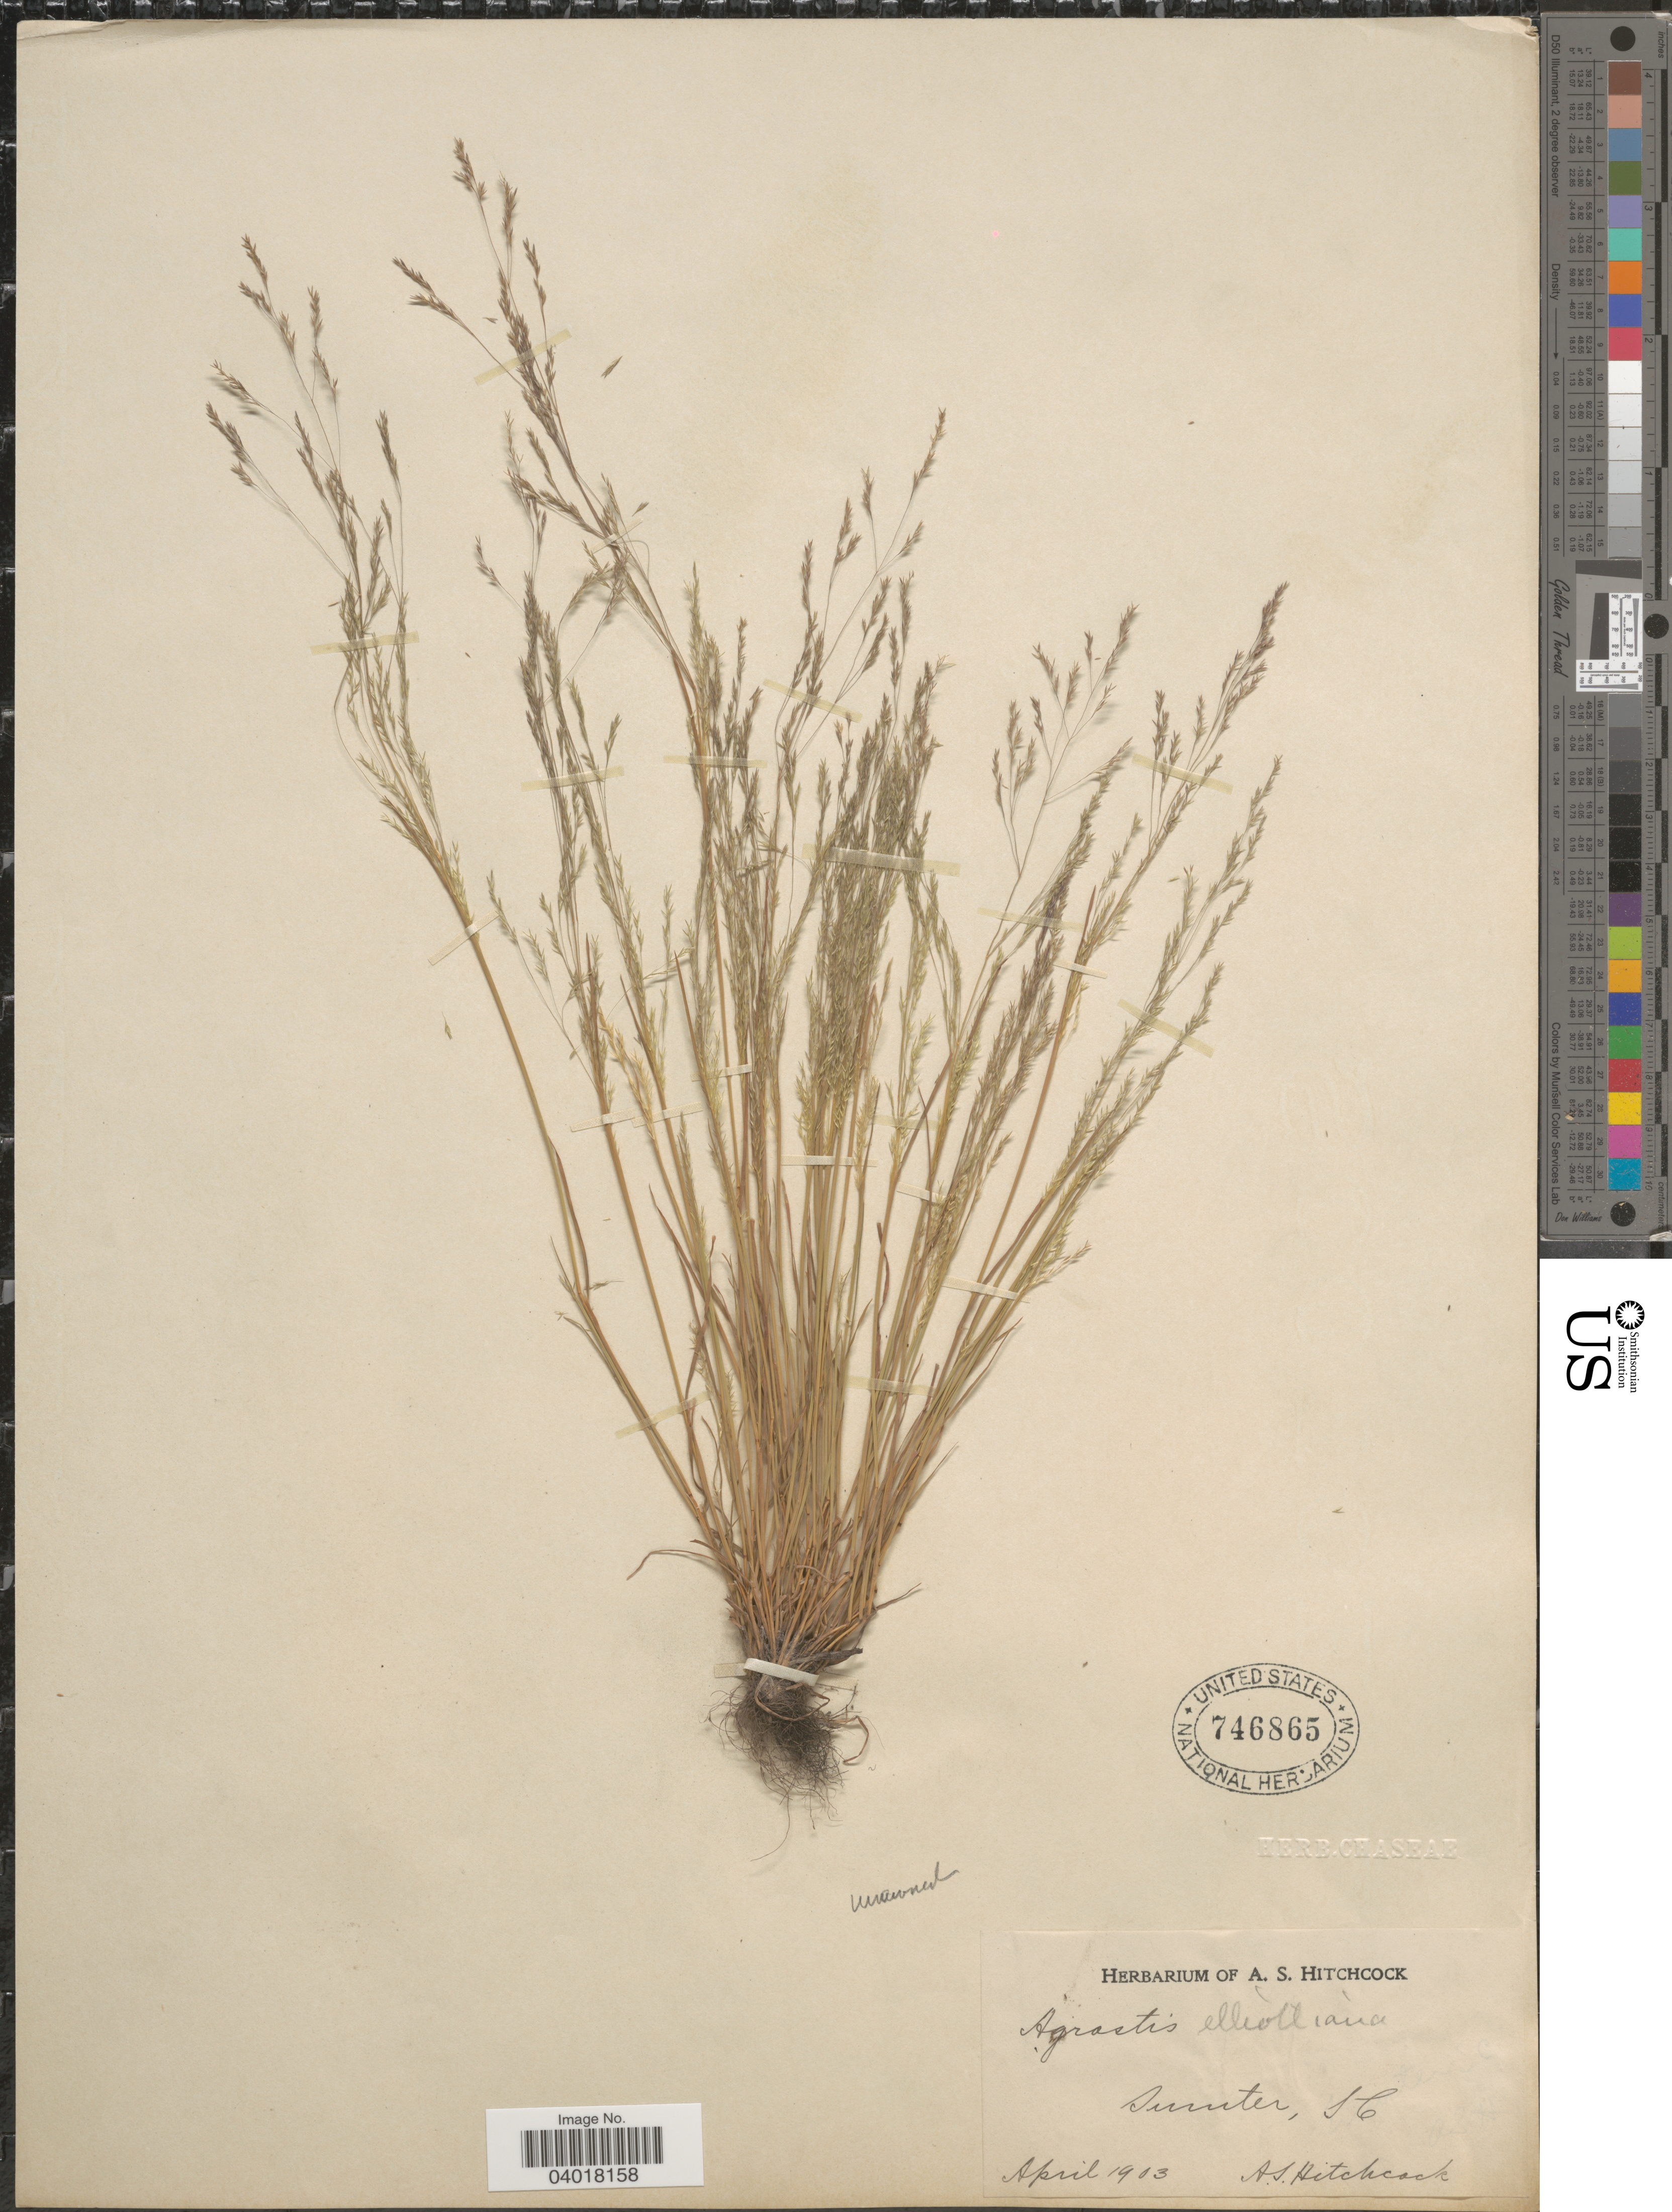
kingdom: Plantae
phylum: Tracheophyta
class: Liliopsida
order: Poales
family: Poaceae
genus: Agrostis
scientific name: Agrostis elliottiana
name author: Schult.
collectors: A. S. Hitchcock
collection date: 1903-04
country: United States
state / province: South Carolina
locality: Sumter.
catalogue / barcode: US 746865